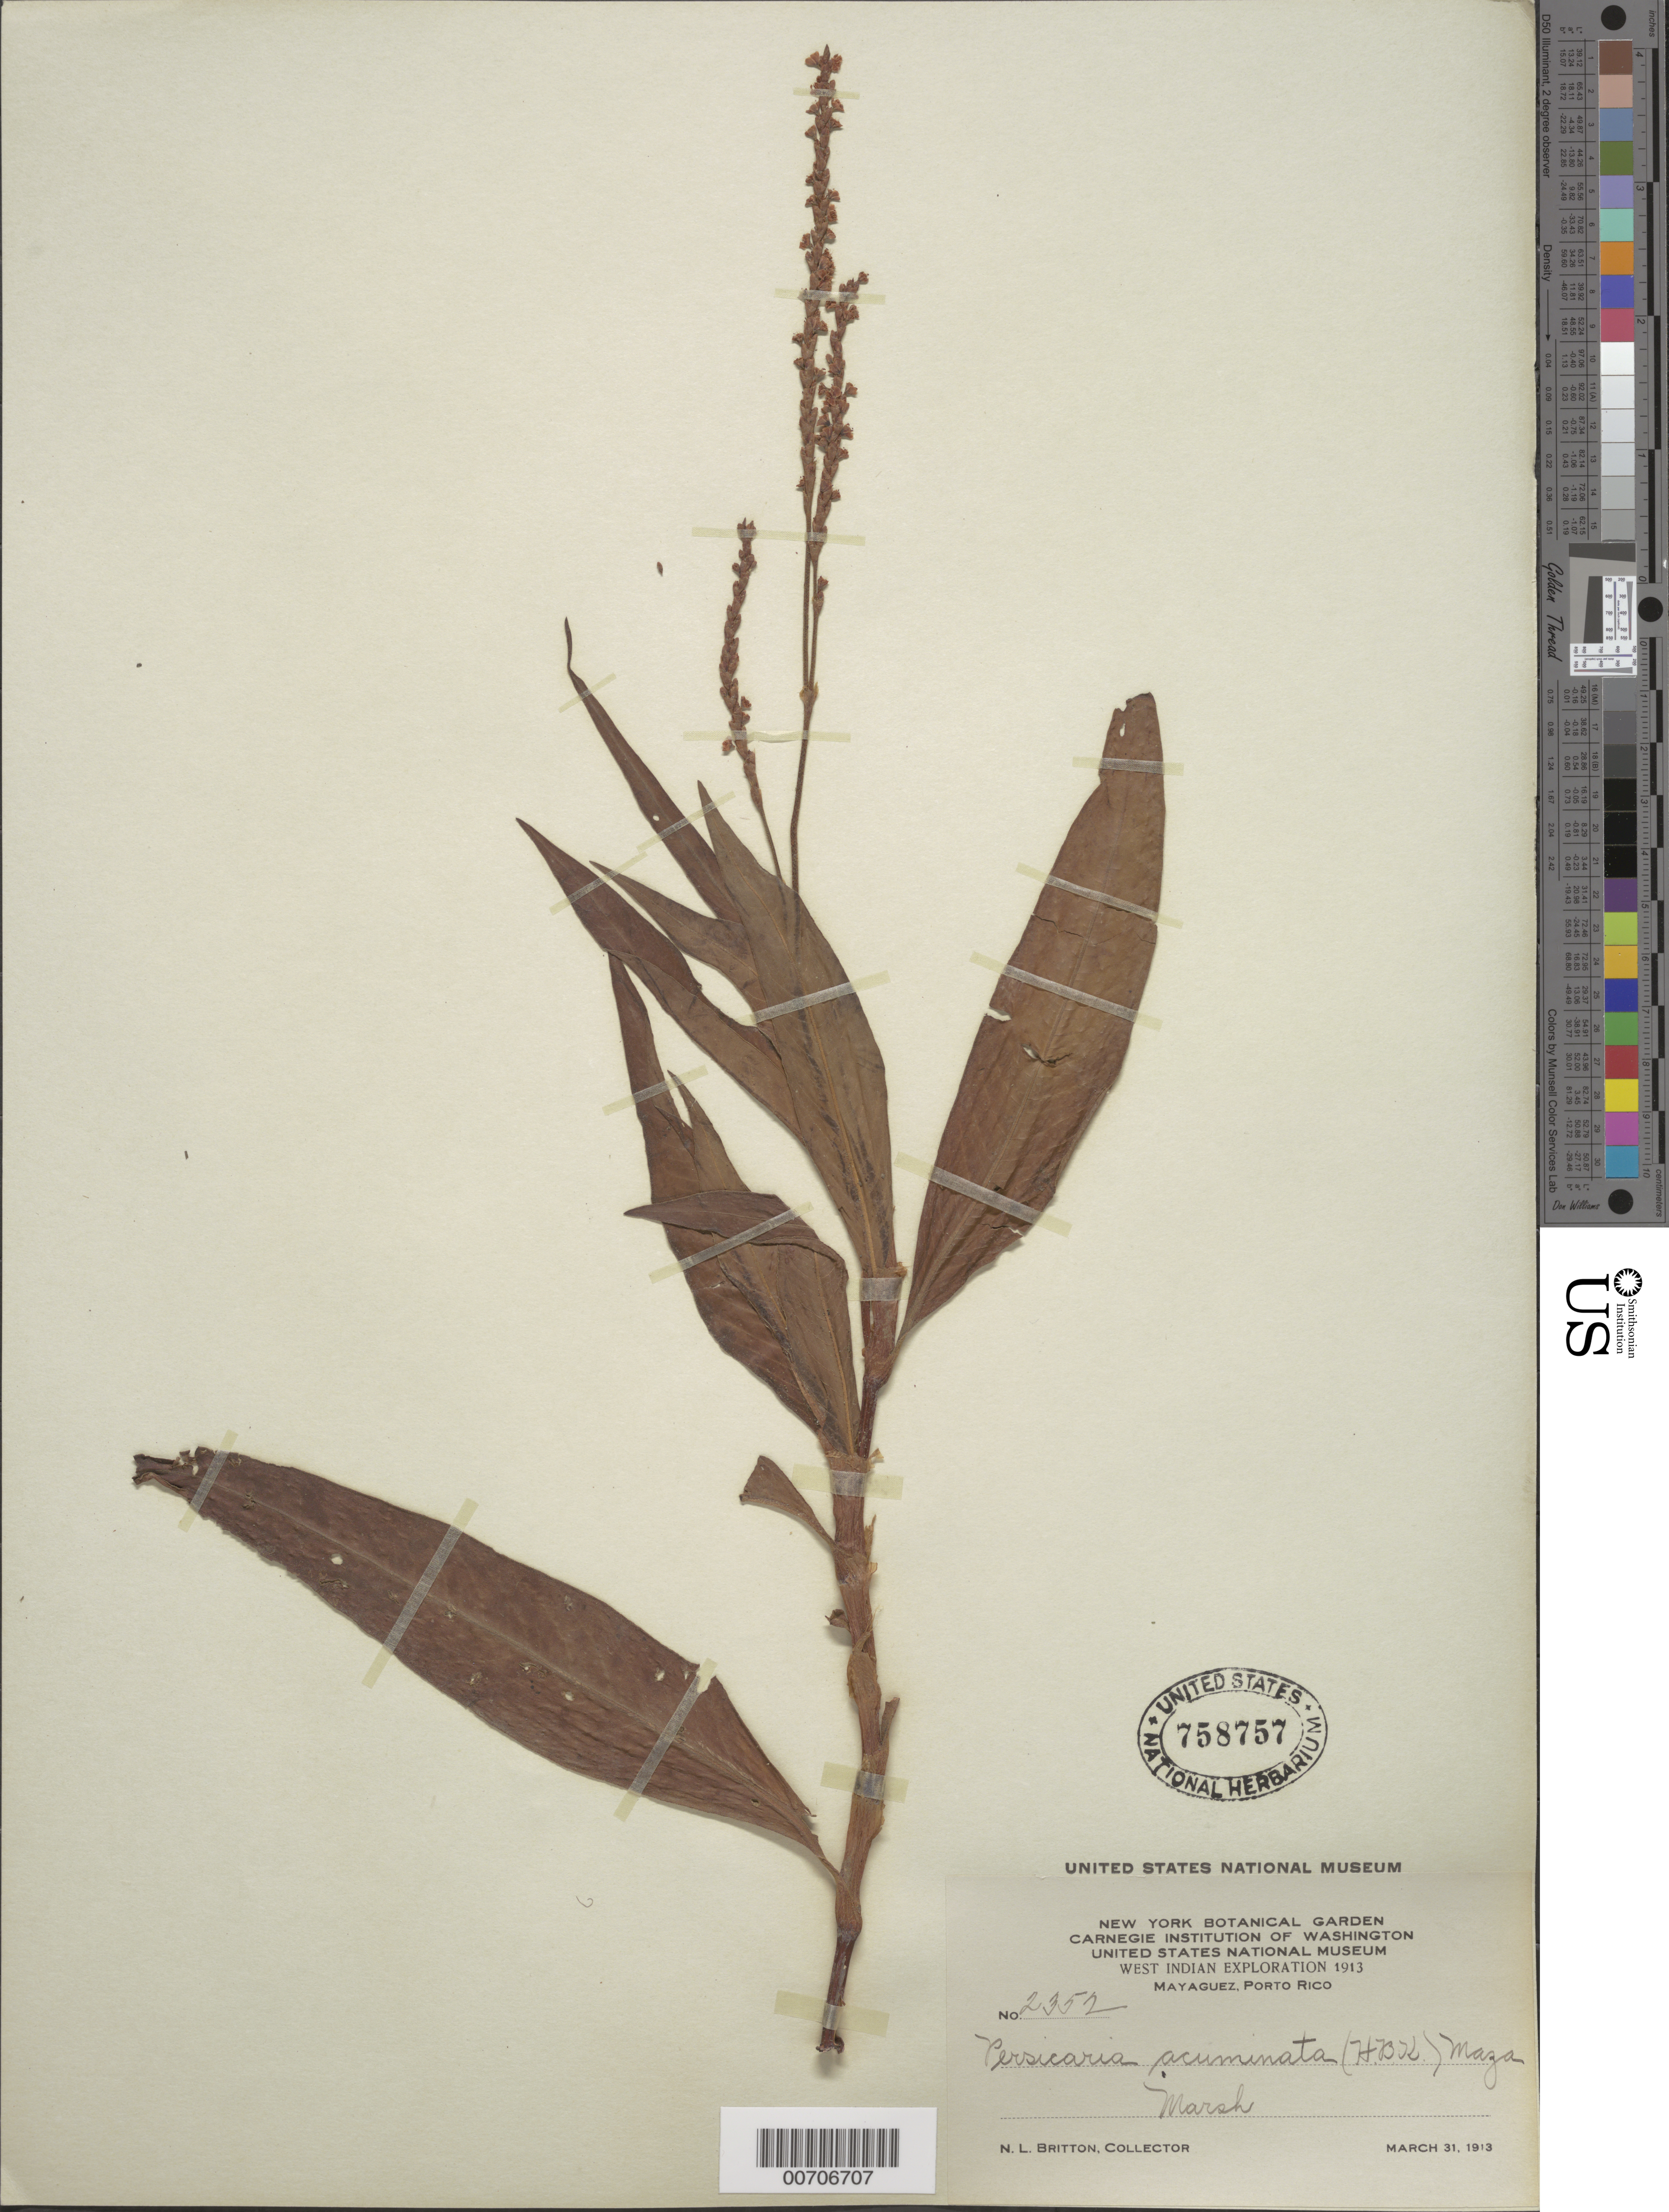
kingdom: Plantae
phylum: Tracheophyta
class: Magnoliopsida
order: Caryophyllales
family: Polygonaceae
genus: Persicaria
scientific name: Persicaria acuminata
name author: (Kunth) Maza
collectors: N. Britton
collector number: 2352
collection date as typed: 31 Mar 1913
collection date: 1913-03-31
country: Puerto Rico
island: Greater Antilles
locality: Mayaguez.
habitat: Marsh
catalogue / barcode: US 758757